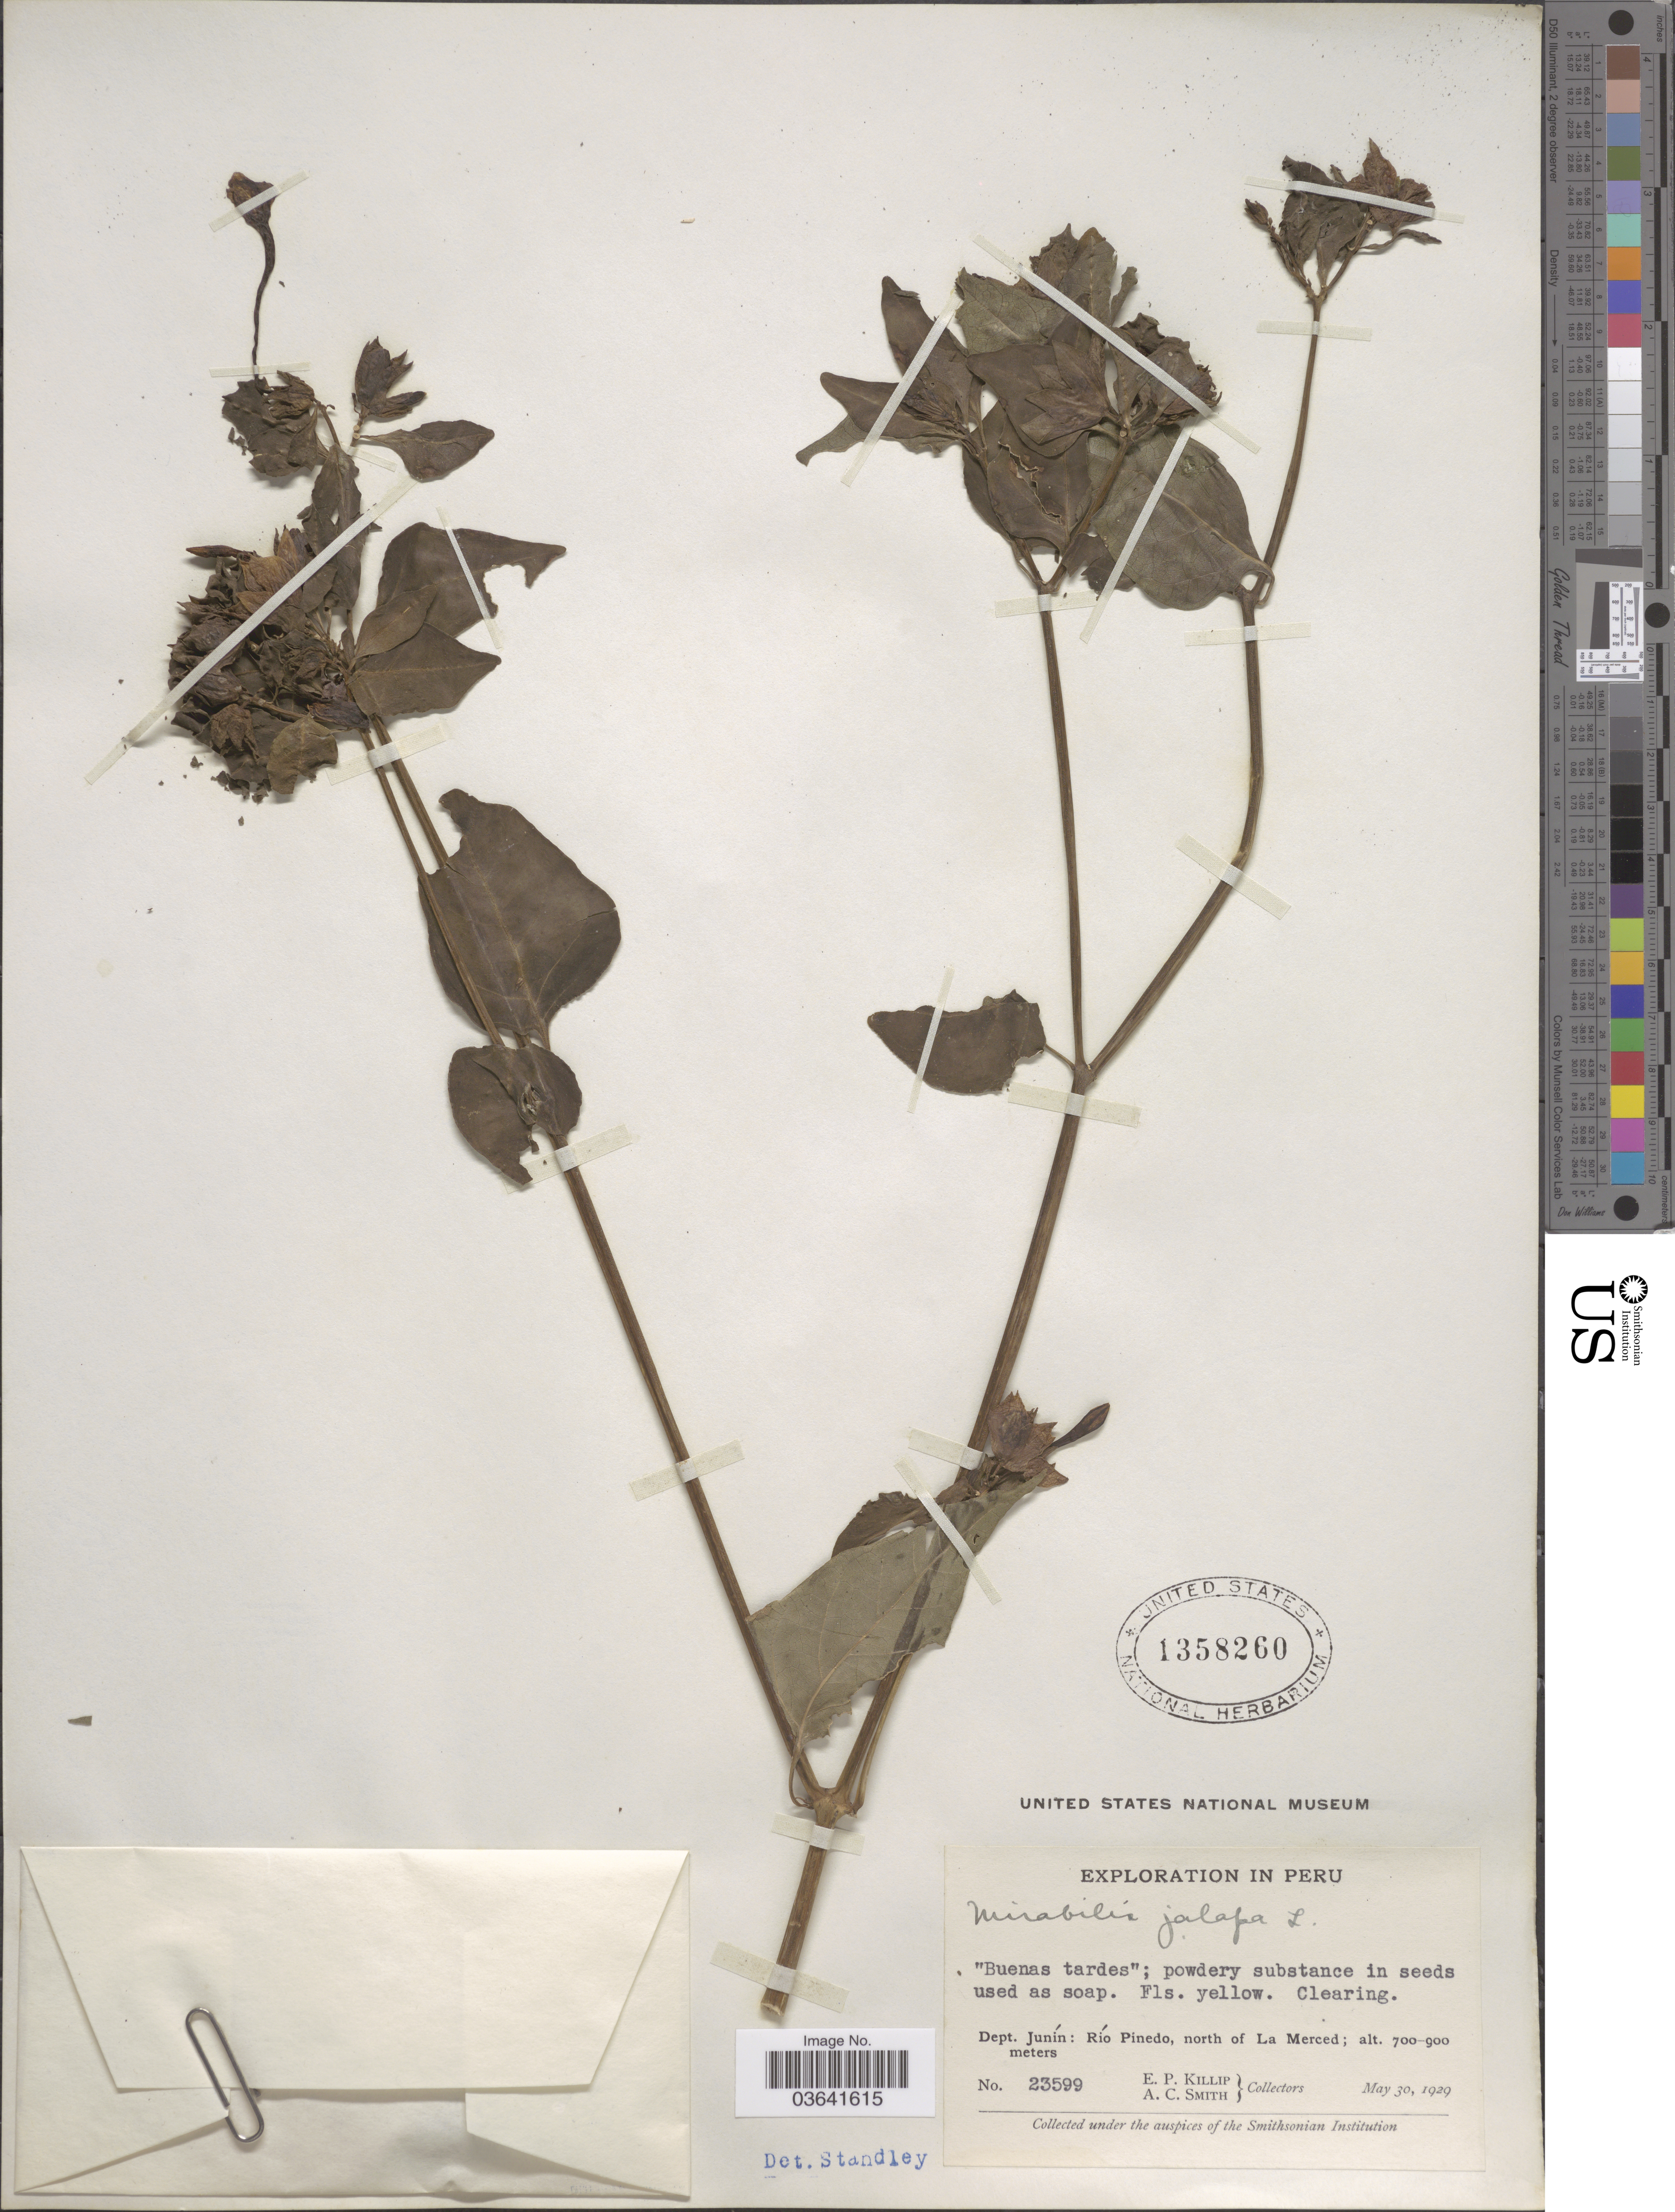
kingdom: Plantae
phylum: Tracheophyta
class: Magnoliopsida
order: Caryophyllales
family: Nyctaginaceae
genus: Mirabilis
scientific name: Mirabilis jalapa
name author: L.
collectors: E. P. Killip & A. C. Smith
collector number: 23599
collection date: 1929-05-30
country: Peru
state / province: Junín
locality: Dept. Junín: Río Pinedo, north of La Merced.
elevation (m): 700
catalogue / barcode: US 1358260